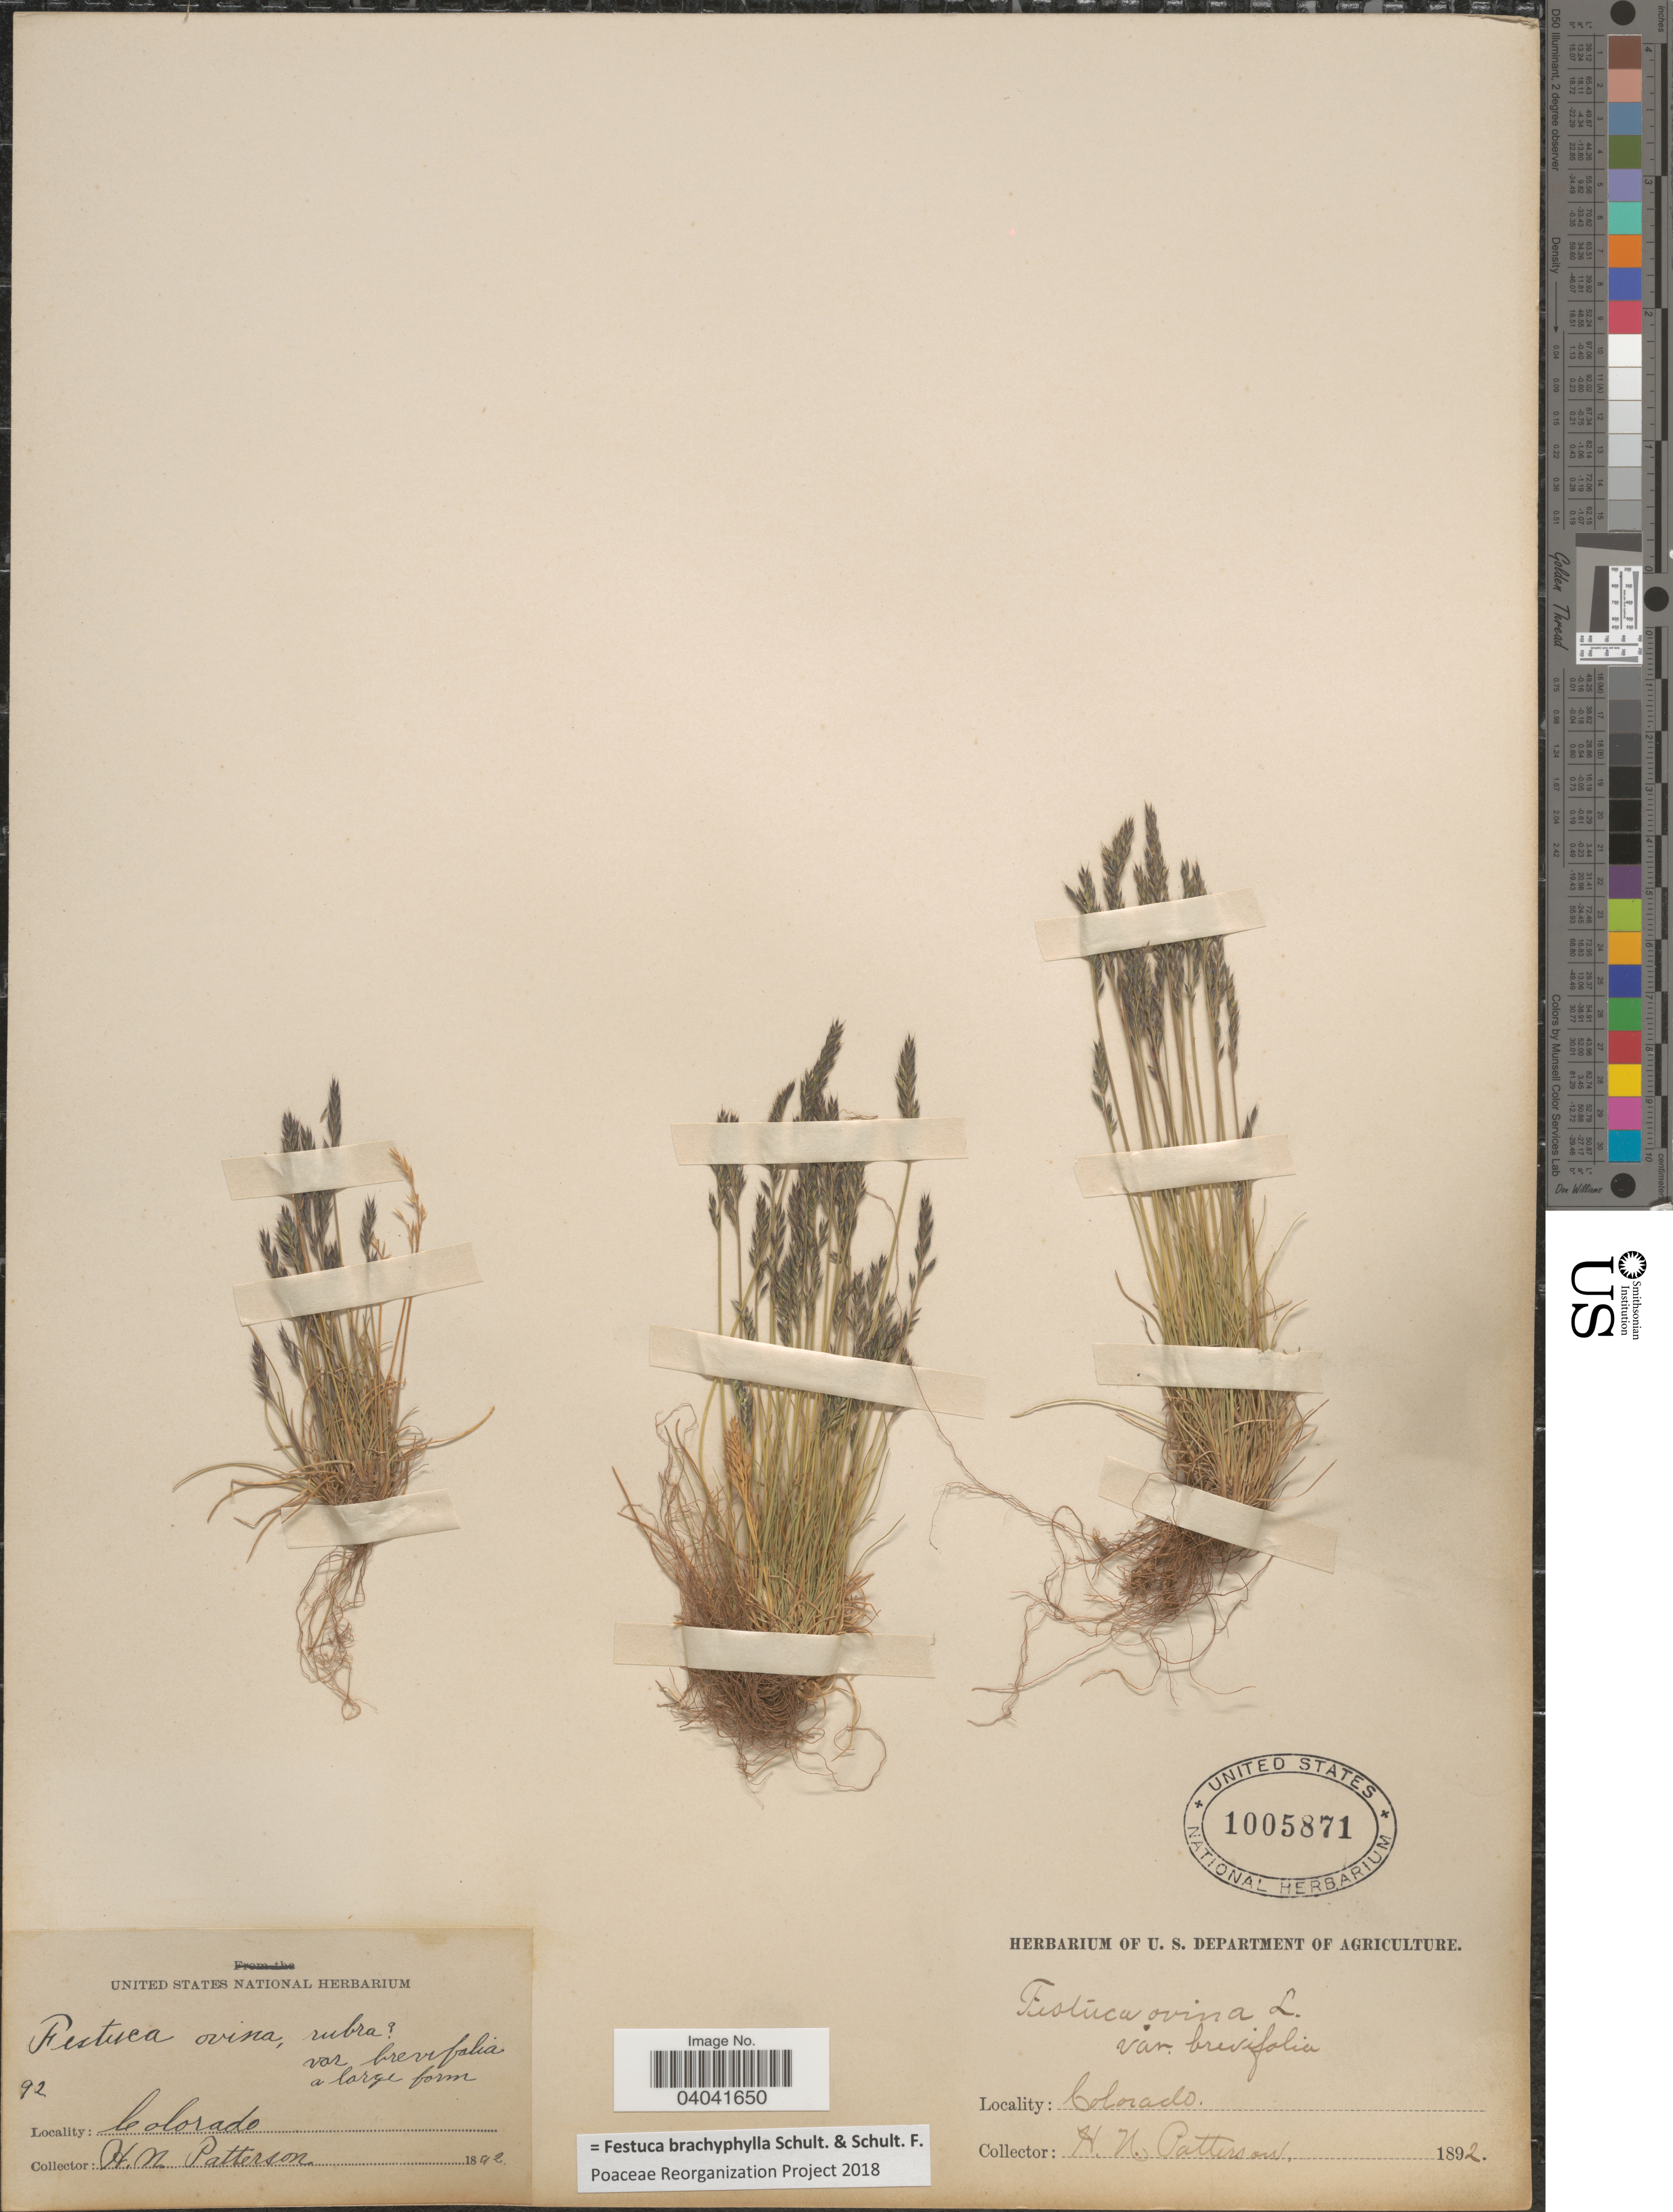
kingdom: Plantae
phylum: Tracheophyta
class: Liliopsida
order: Poales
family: Poaceae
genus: Festuca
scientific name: Festuca brachyphylla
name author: Schult. & Schult. f.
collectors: H. N. Patterson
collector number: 92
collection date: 1892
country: United States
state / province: Colorado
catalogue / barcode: US 1005871